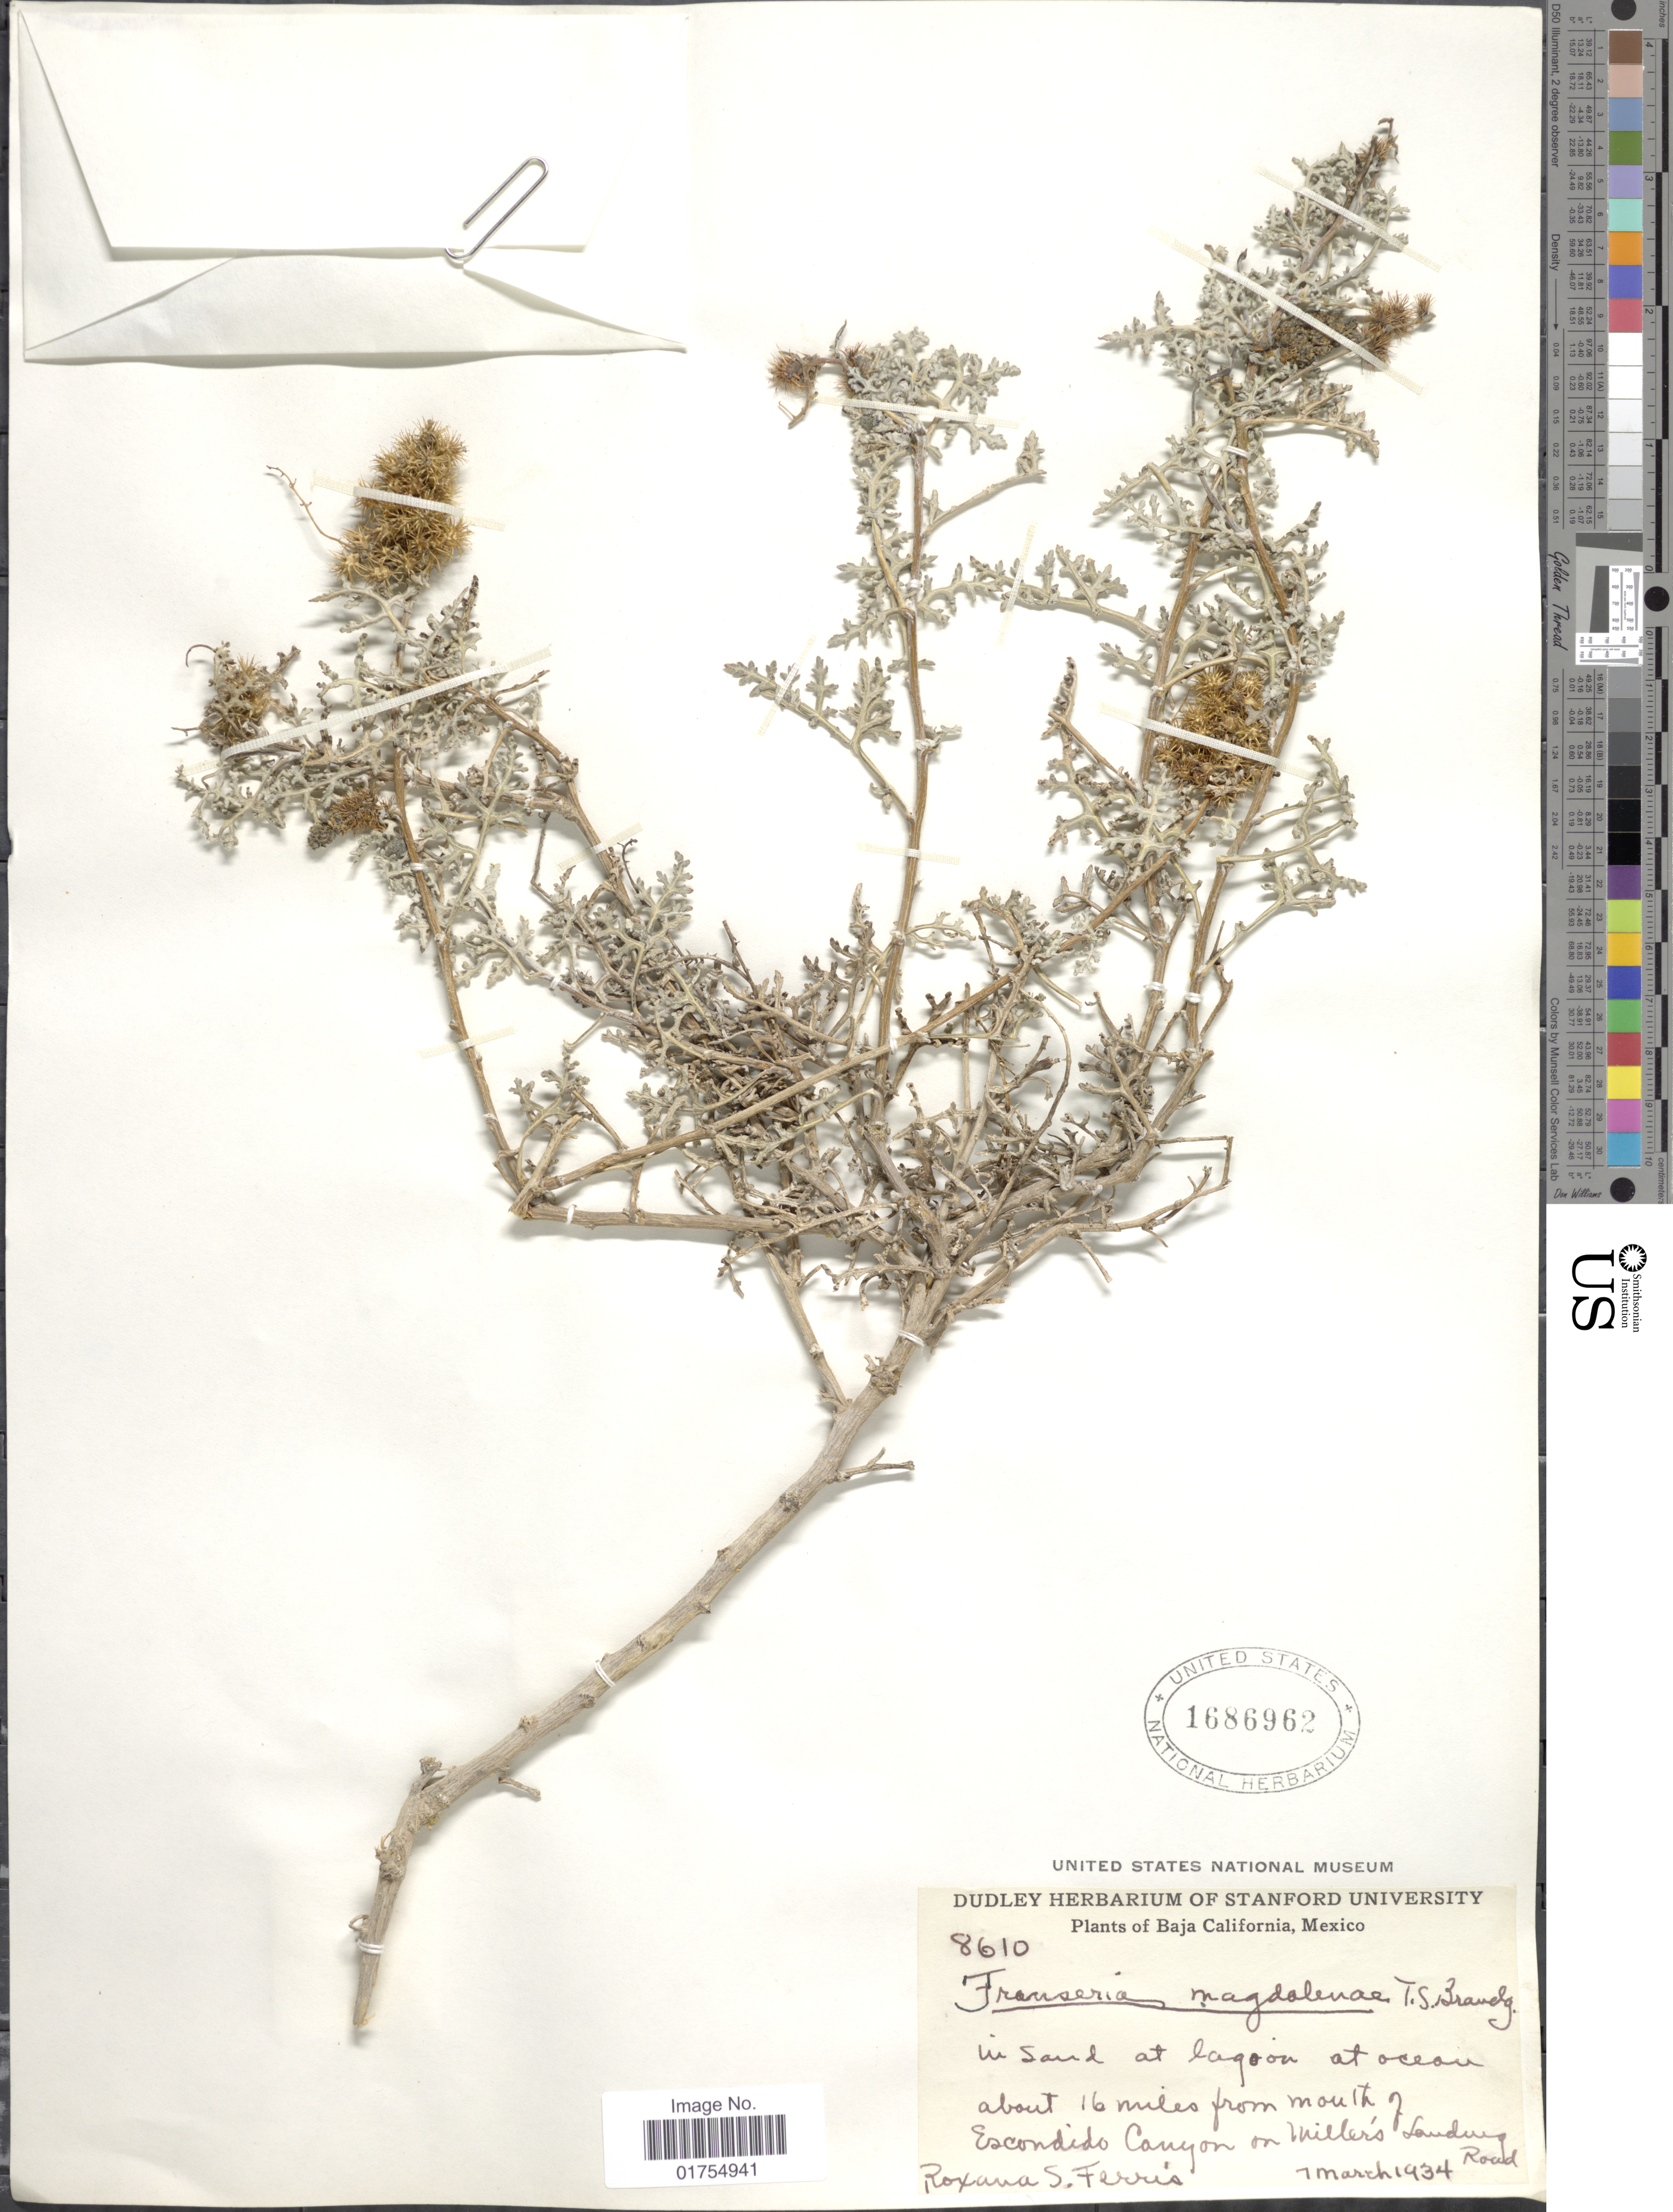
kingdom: Plantae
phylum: Tracheophyta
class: Magnoliopsida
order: Asterales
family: Asteraceae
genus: Franseria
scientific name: Franseria magdalenae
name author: Brandegee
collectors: R. S. Ferris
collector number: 8610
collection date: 1934-03-01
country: Mexico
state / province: Baja California Norte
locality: About 16 miles from mouth of Escondido Canyon on Miller's Landing Road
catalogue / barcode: US 1686962